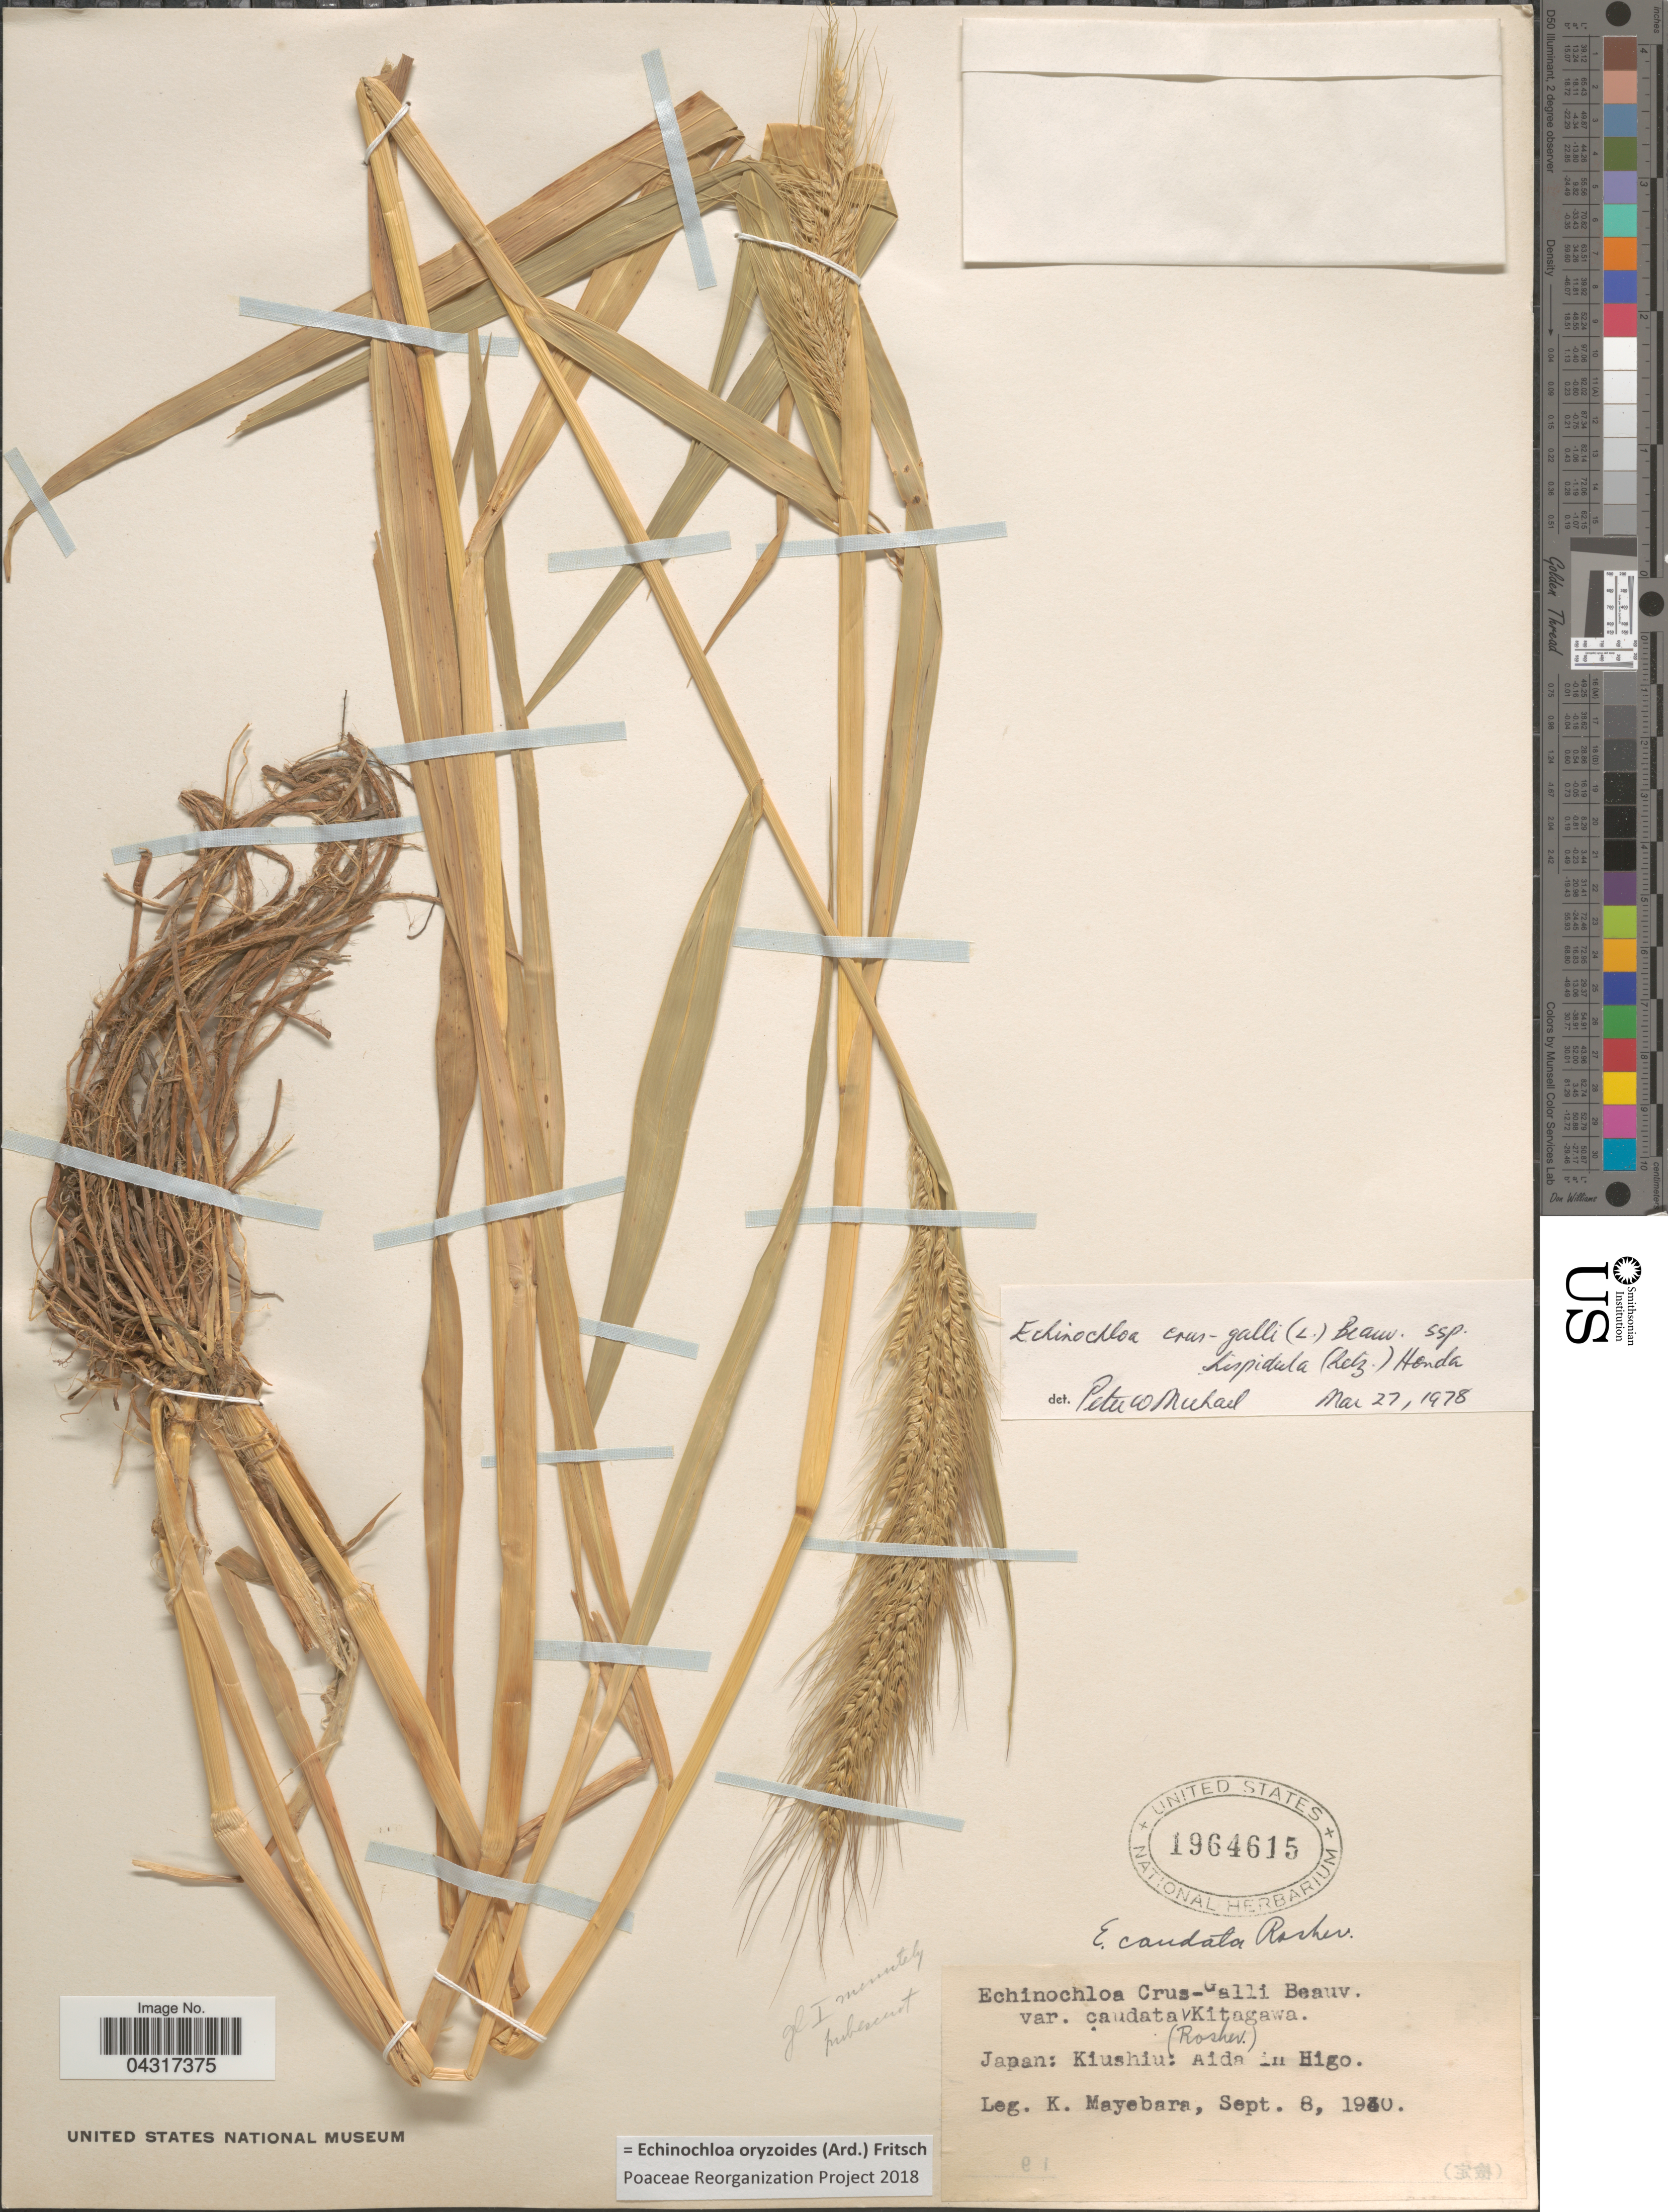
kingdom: Plantae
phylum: Tracheophyta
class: Liliopsida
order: Poales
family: Poaceae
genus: Echinochloa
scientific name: Echinochloa oryzoides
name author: (Ard.) Fritsch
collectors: K. Mayebara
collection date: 1930-09-08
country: Japan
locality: Kiushiu: Aida in Higo.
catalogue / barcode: US 1964615